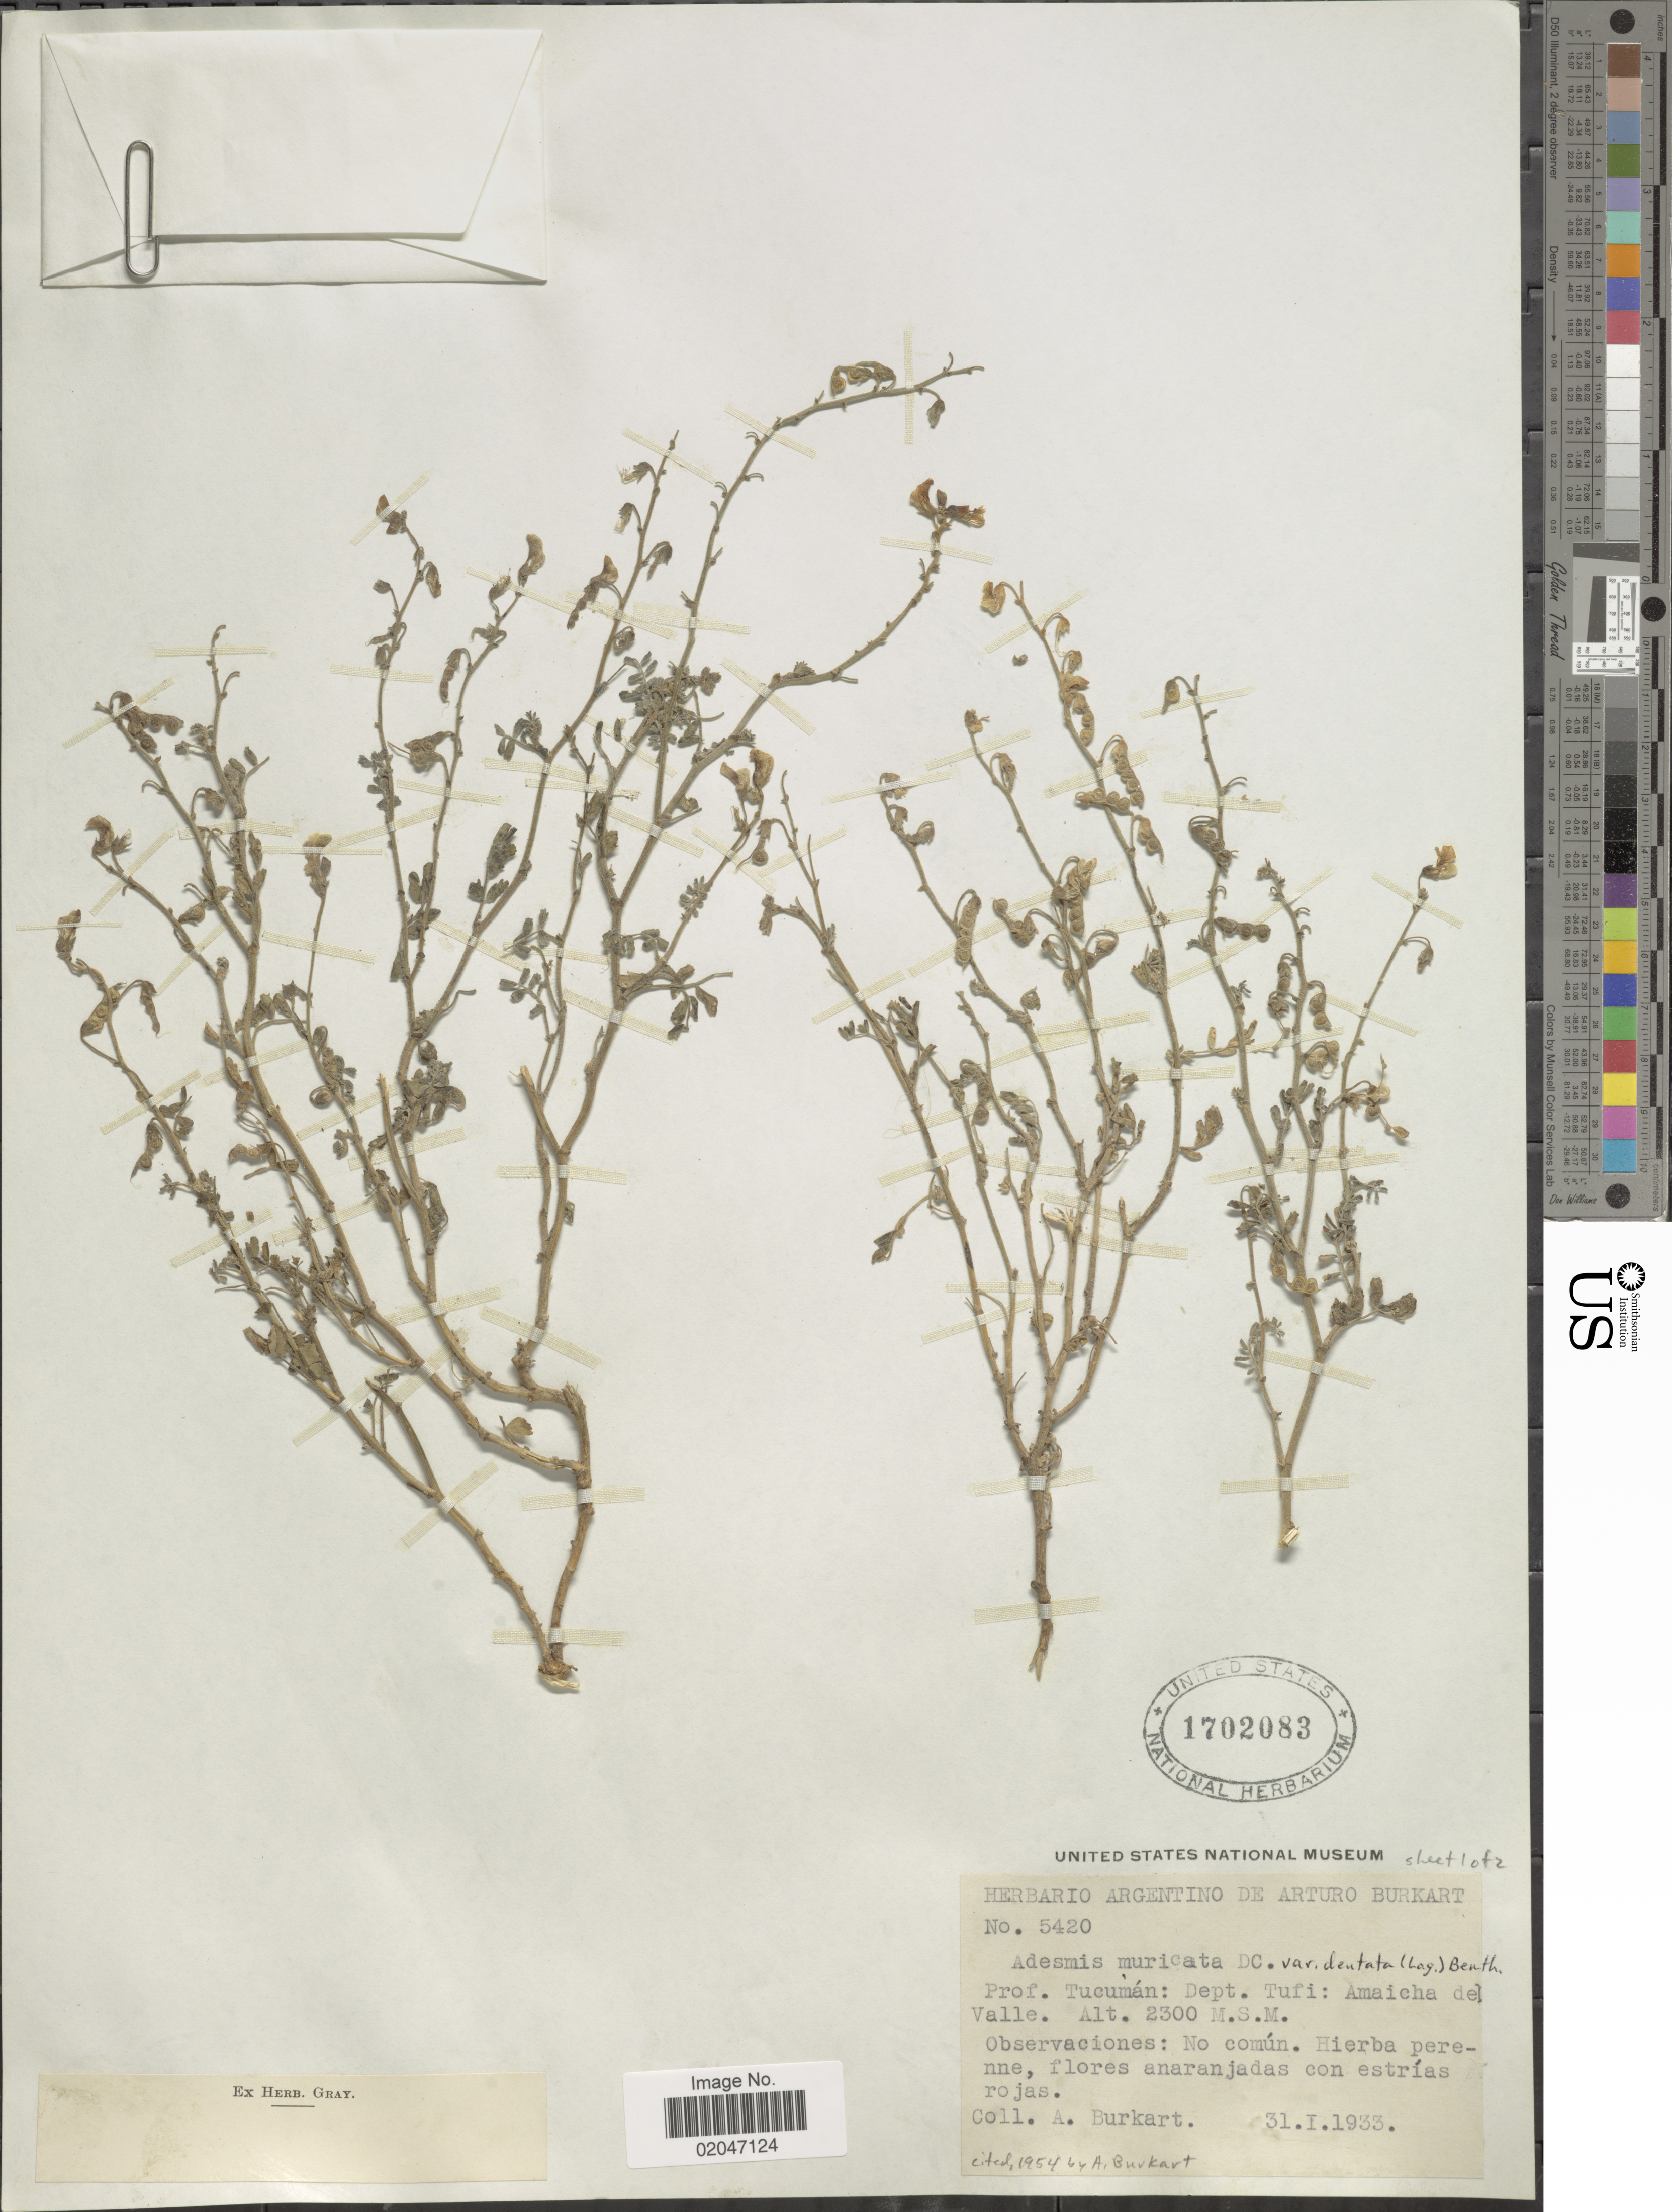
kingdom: Plantae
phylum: Tracheophyta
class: Magnoliopsida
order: Fabales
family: Fabaceae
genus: Adesmia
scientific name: Adesmia muricata var. dentata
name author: Benth.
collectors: A. E. Burkart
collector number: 5420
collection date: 1933-01-31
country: Argentina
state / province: Tucuman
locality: Dept. Tufi: Amaicha del Valle.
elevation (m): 2300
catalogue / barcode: US 1702083